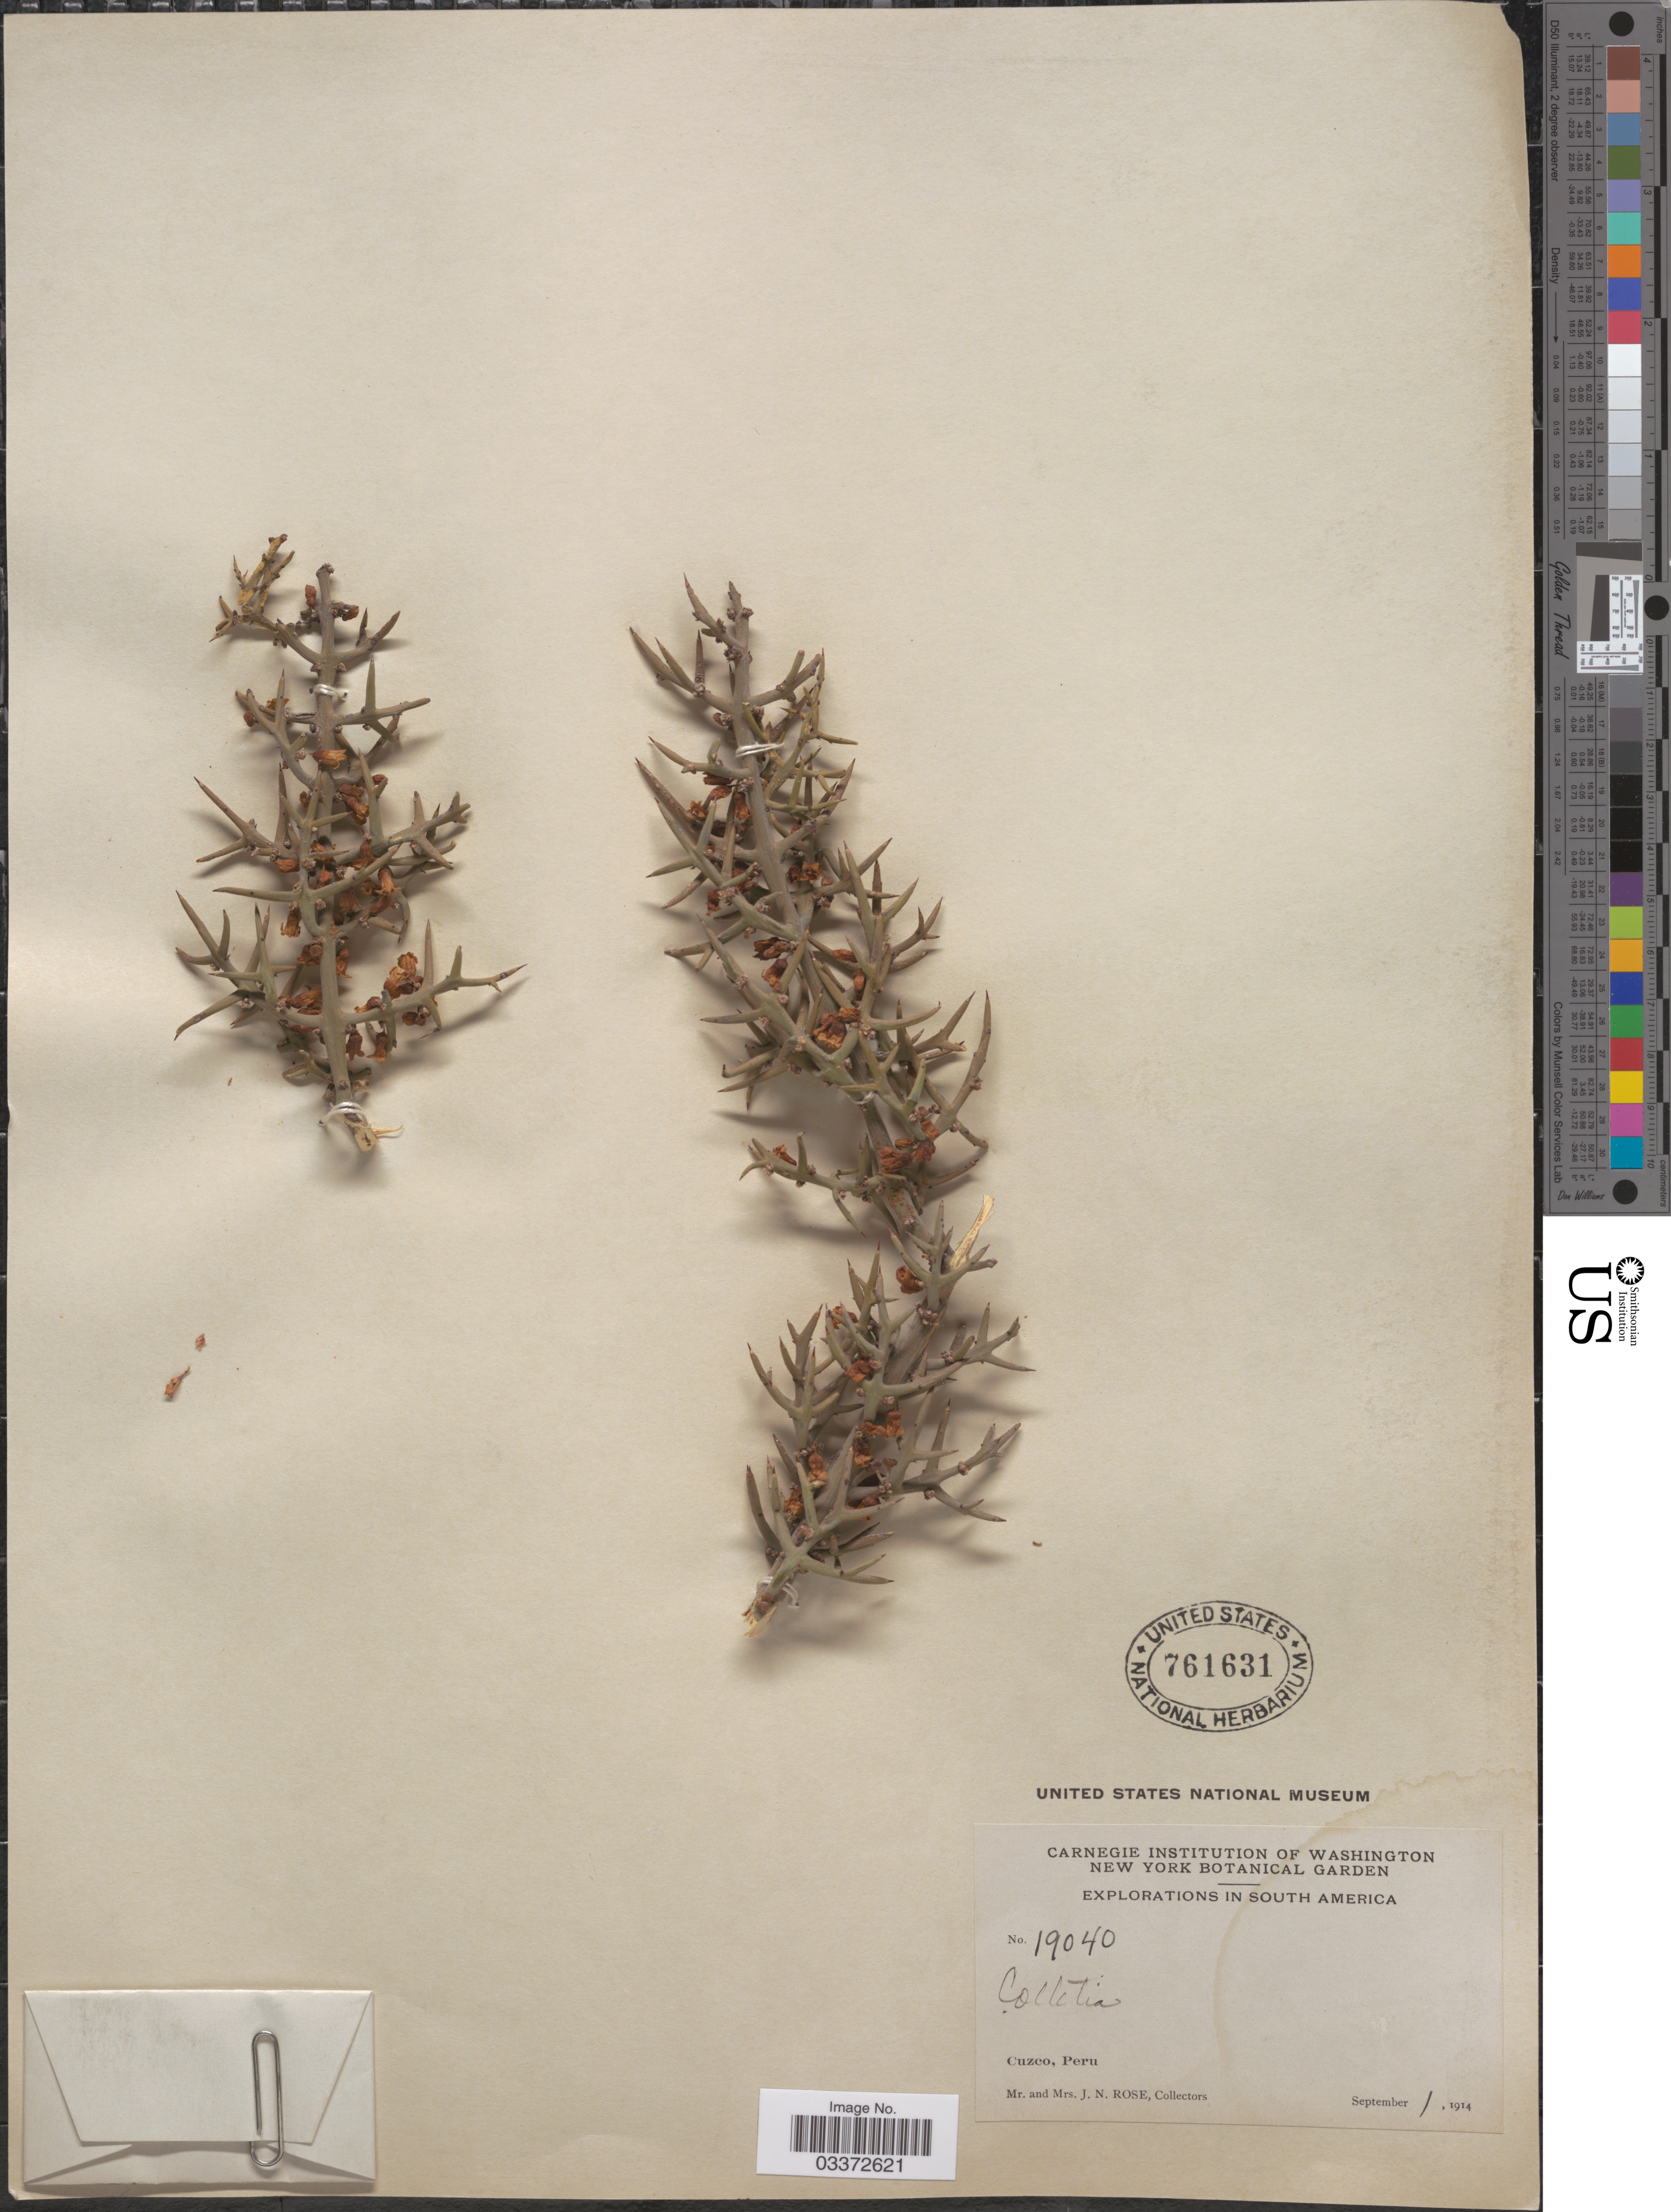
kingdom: Plantae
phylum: Tracheophyta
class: Magnoliopsida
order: Rosales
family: Rhamnaceae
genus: Colletia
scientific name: Colletia sp.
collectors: J. N. Rose & L. B. Rose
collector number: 19040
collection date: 1914-09-01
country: Peru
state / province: Cusco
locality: Cuzco.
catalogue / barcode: US 761631